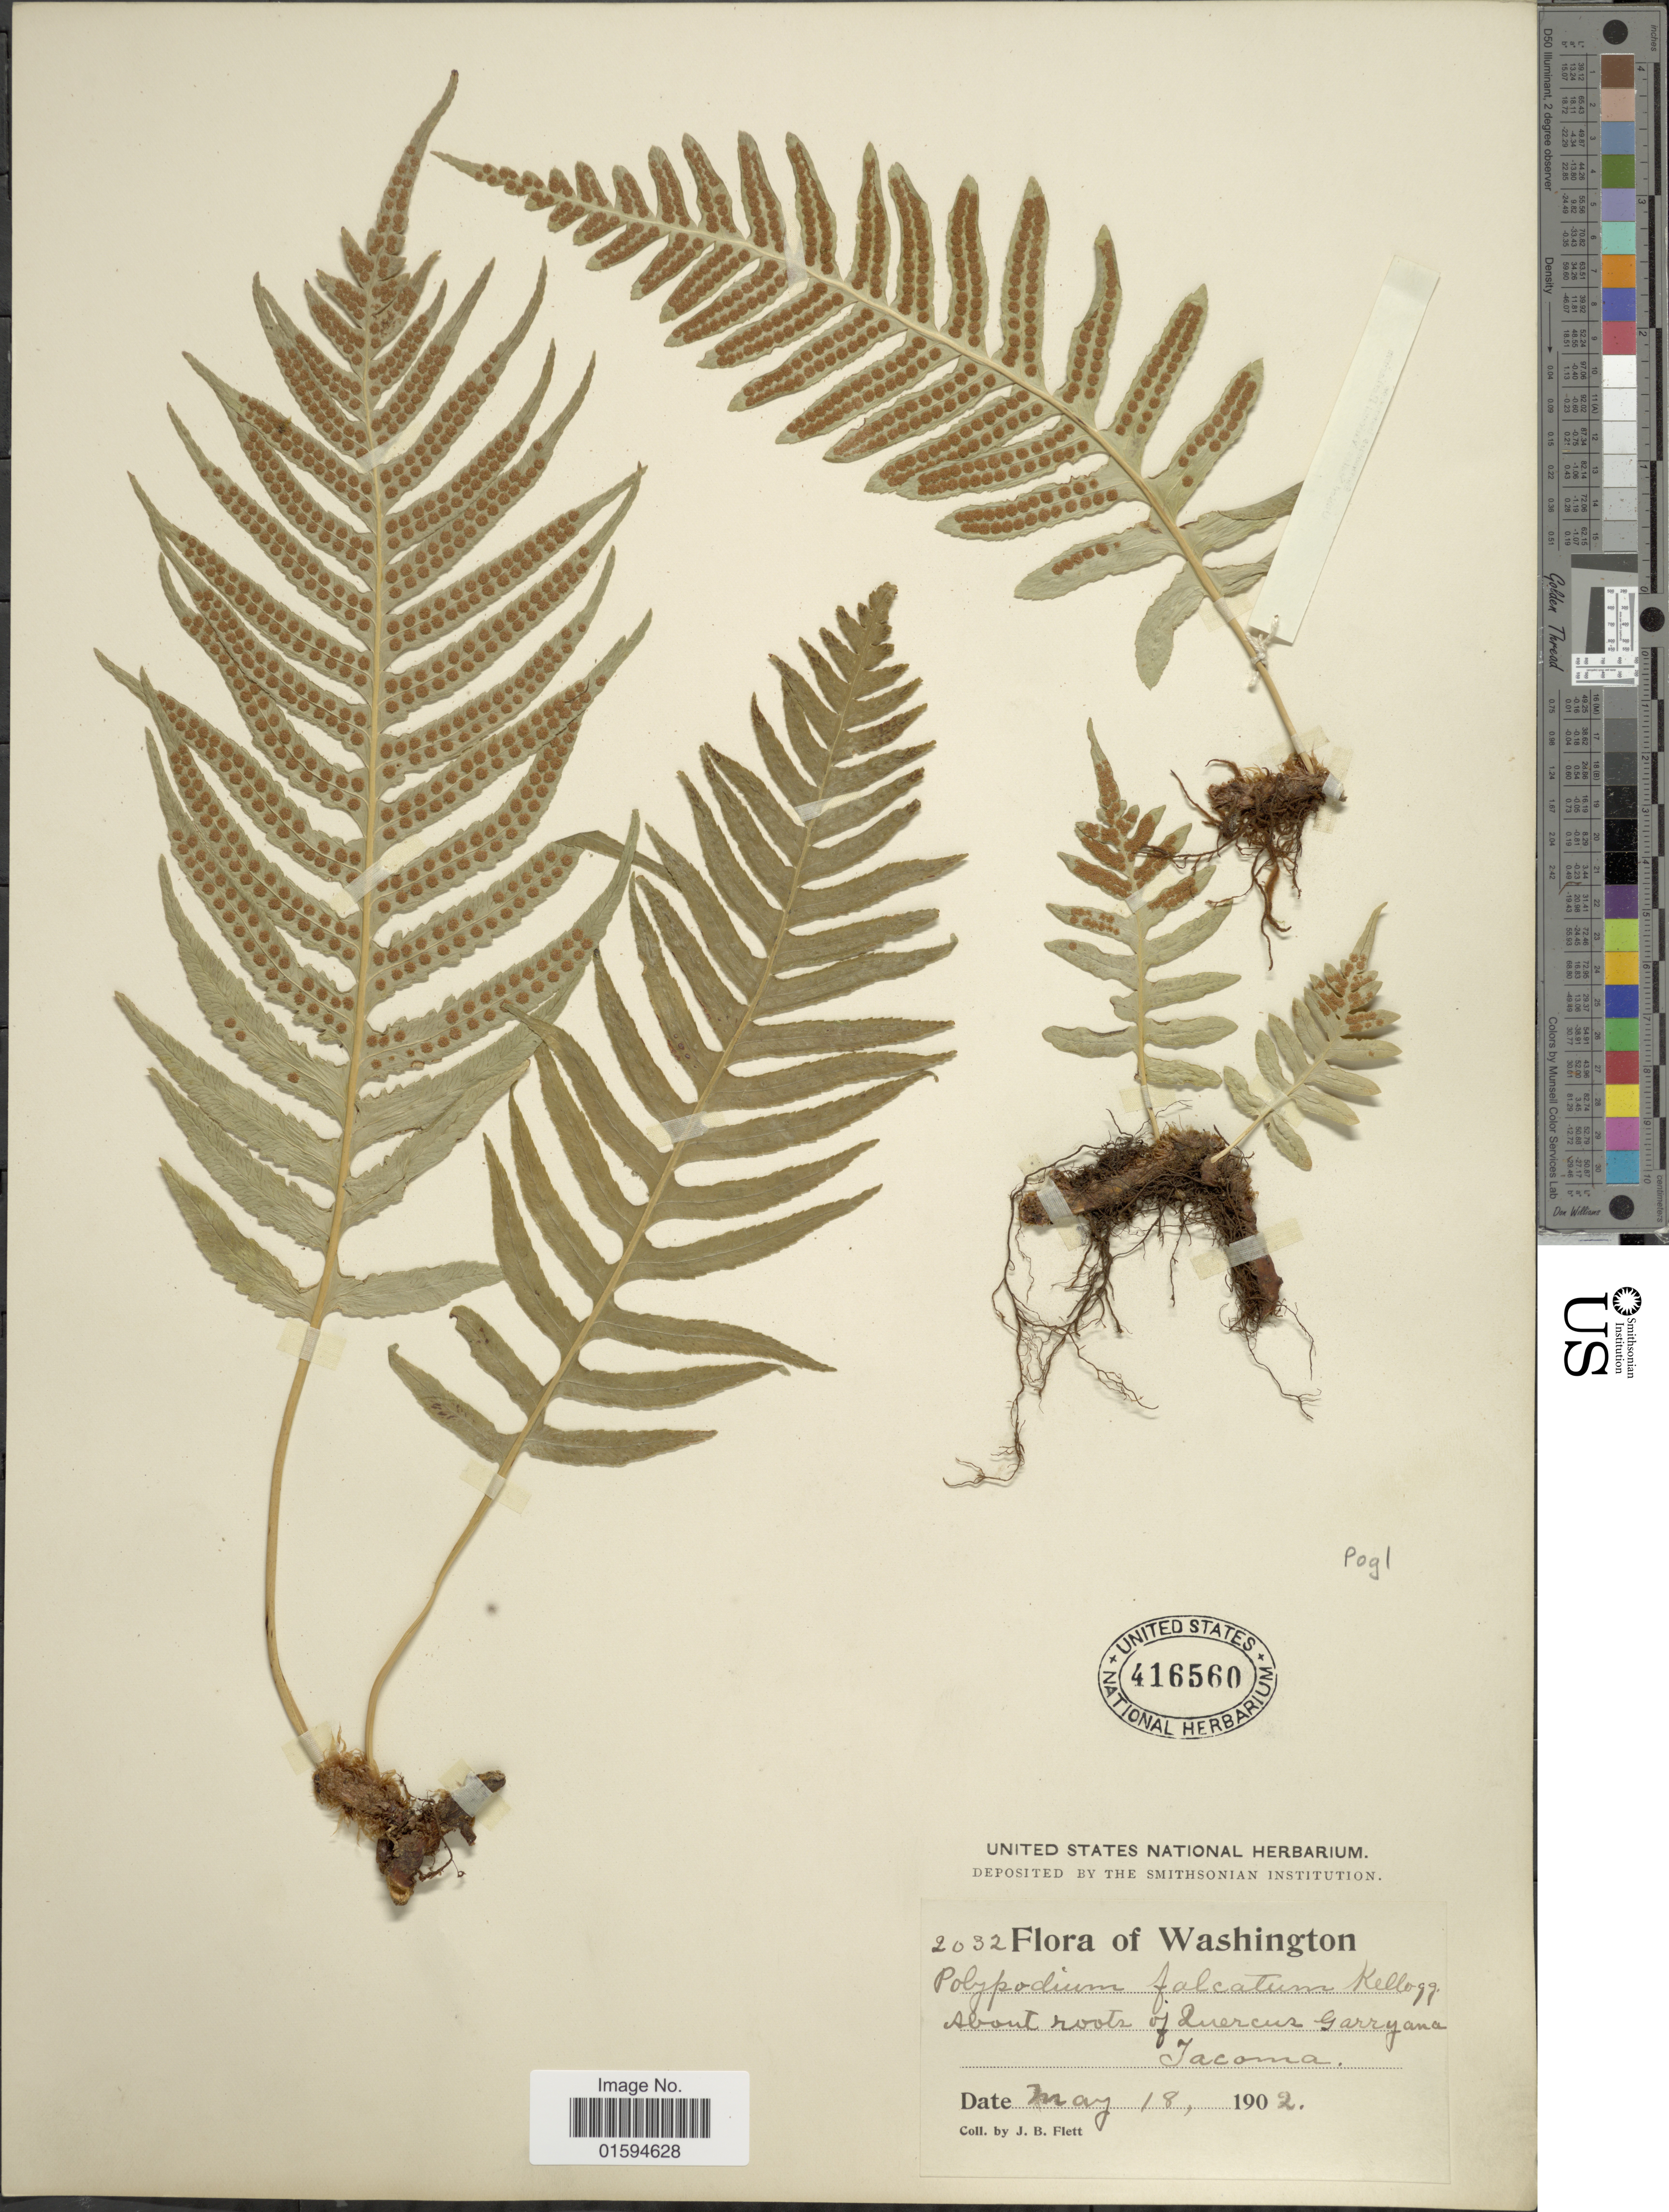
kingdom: Plantae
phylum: Tracheophyta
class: Polypodiopsida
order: Polypodiales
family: Polypodiaceae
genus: Polypodium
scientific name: Polypodium glycyrrhiza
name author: D.C. Eaton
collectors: J. Flett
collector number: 2032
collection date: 1902-05-18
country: United States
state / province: Washington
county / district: Pierce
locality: Tacoma.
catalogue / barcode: US 416560